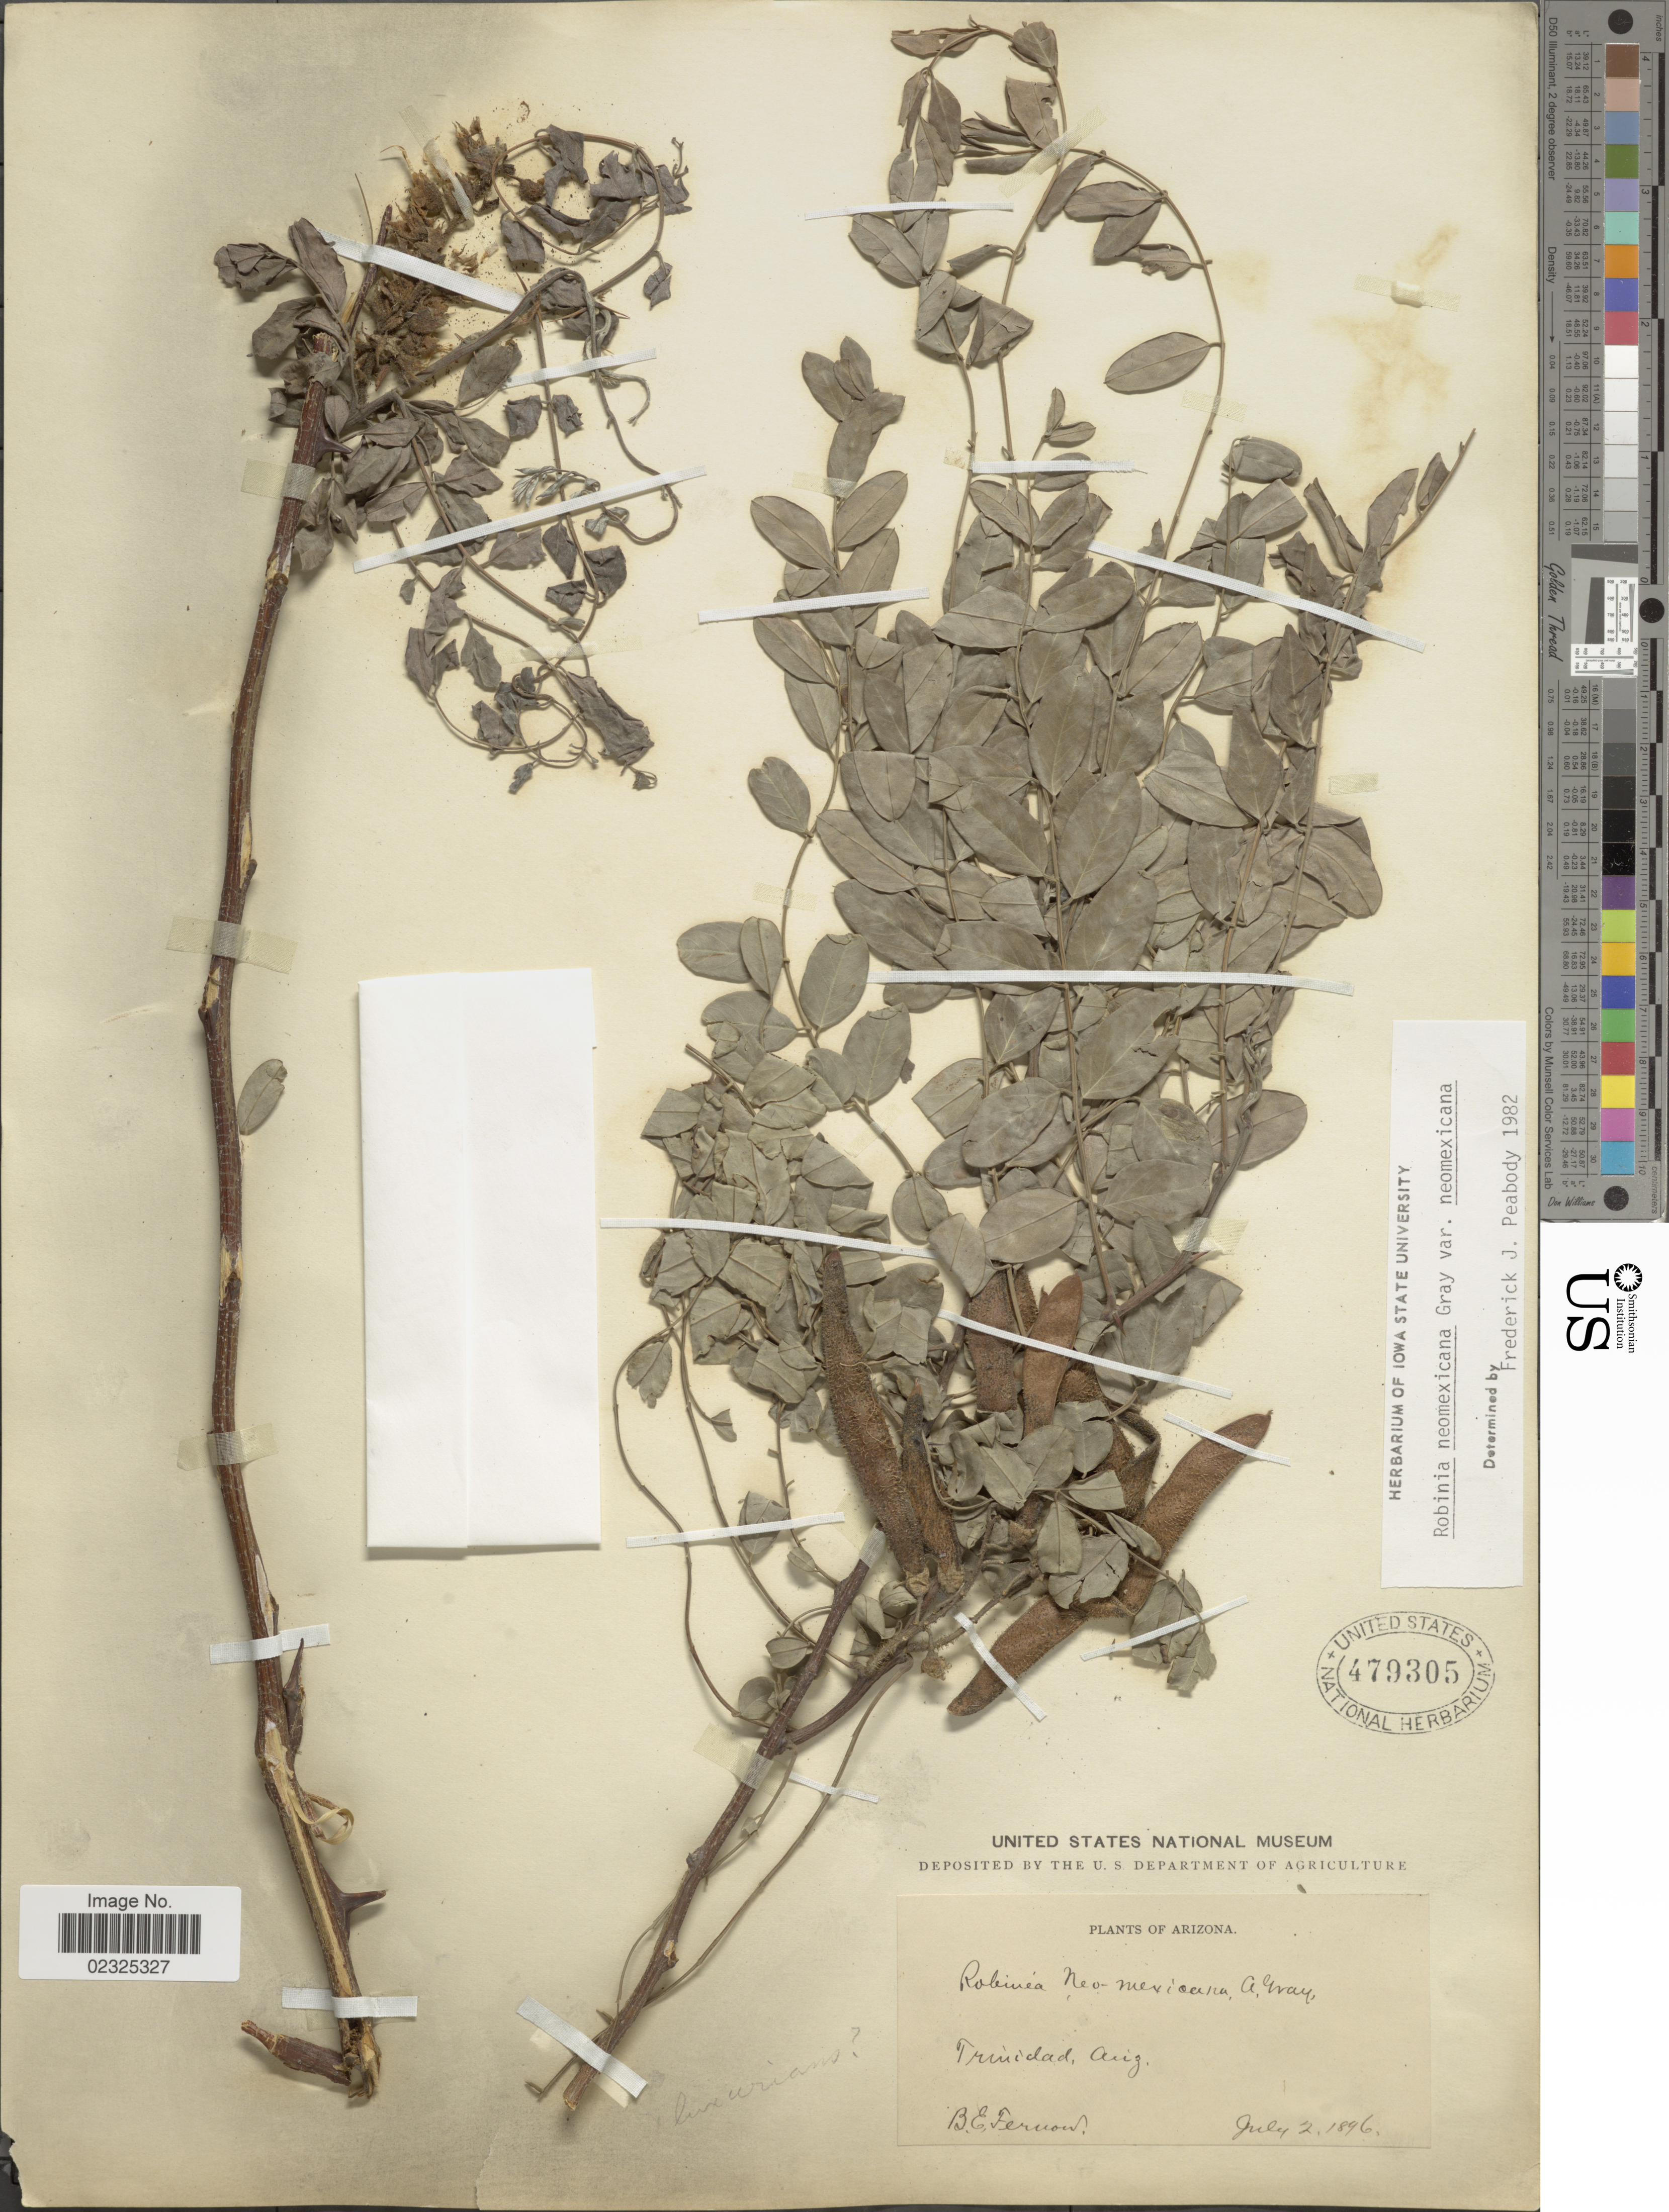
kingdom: Plantae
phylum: Tracheophyta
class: Magnoliopsida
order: Fabales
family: Fabaceae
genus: Robinia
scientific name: Robinia neomexicana var. neomexicana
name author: A. Gray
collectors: B. Fernow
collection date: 1896-07-02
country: United States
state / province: Arizona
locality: Trinidad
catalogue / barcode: US 479305